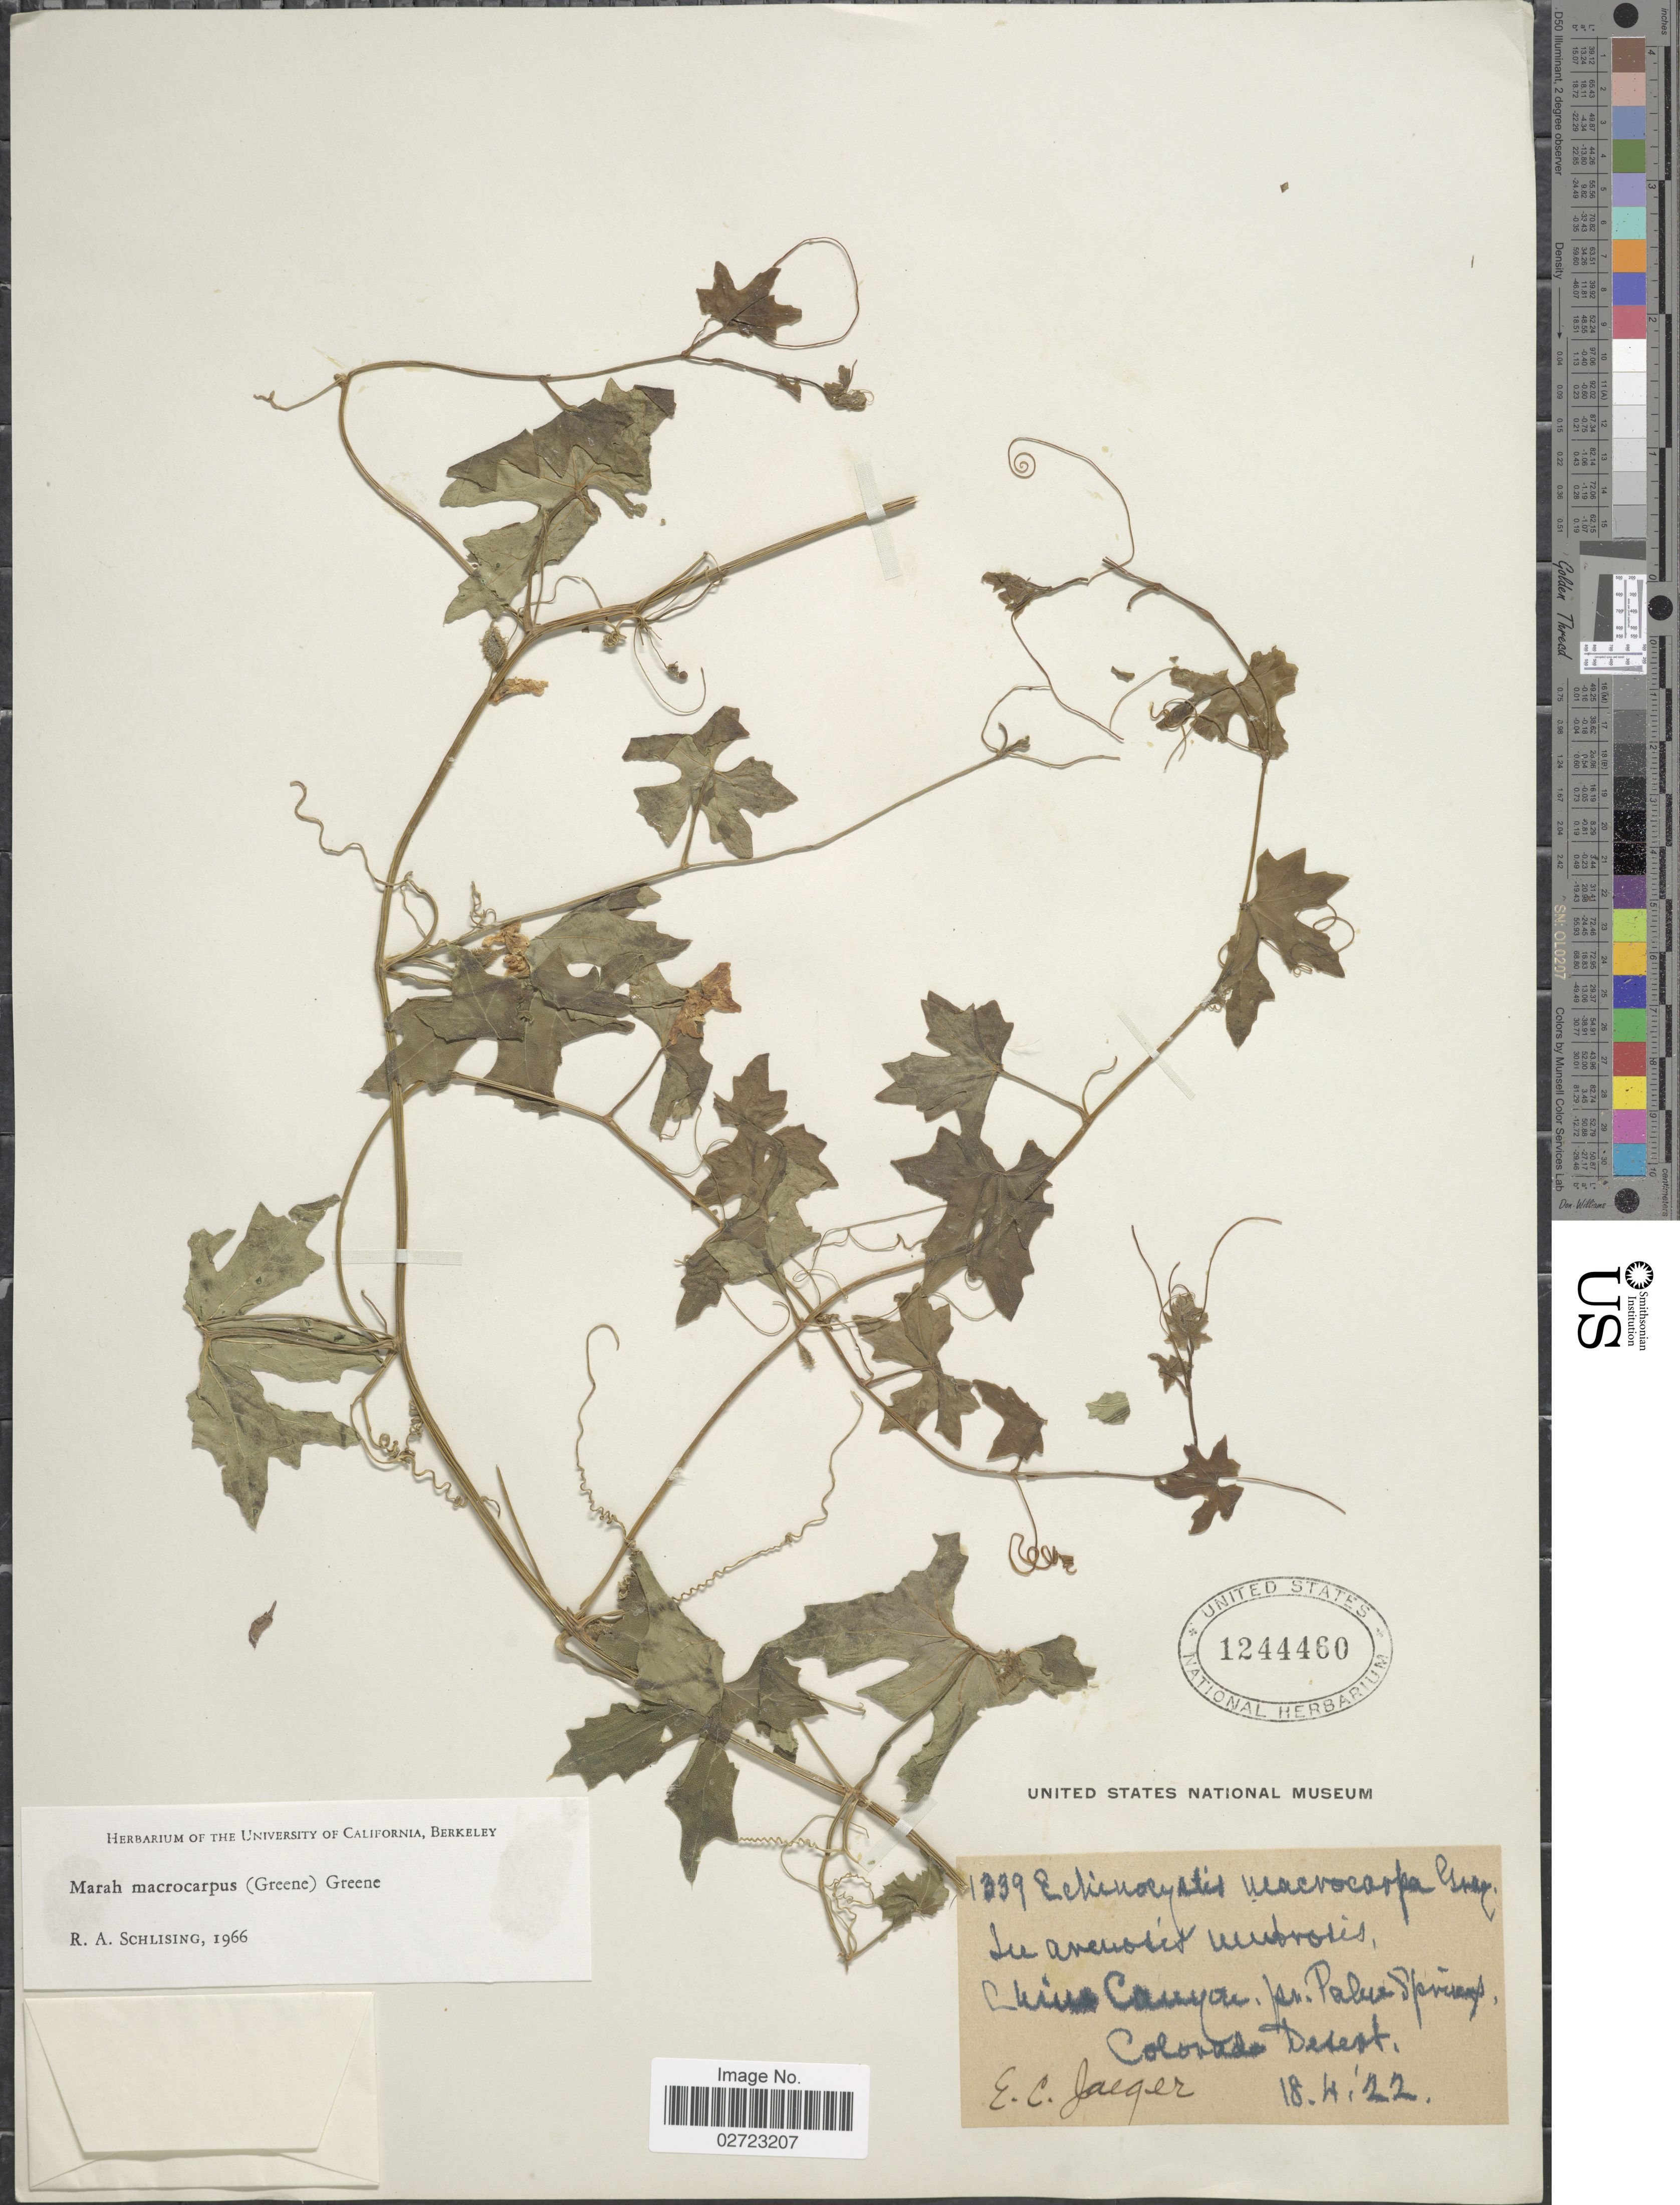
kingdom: Plantae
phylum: Tracheophyta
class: Magnoliopsida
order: Cucurbitales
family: Cucurbitaceae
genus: Marah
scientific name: Marah macrocarpa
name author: (Greene) Greene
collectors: E. Jaeger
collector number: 1339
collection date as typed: Transcribed d/m/y: 18/4/22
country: United States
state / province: California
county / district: Riverside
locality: Chiva Canyon pr. Palm Springs, Colorado Desert.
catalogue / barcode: US 1244460